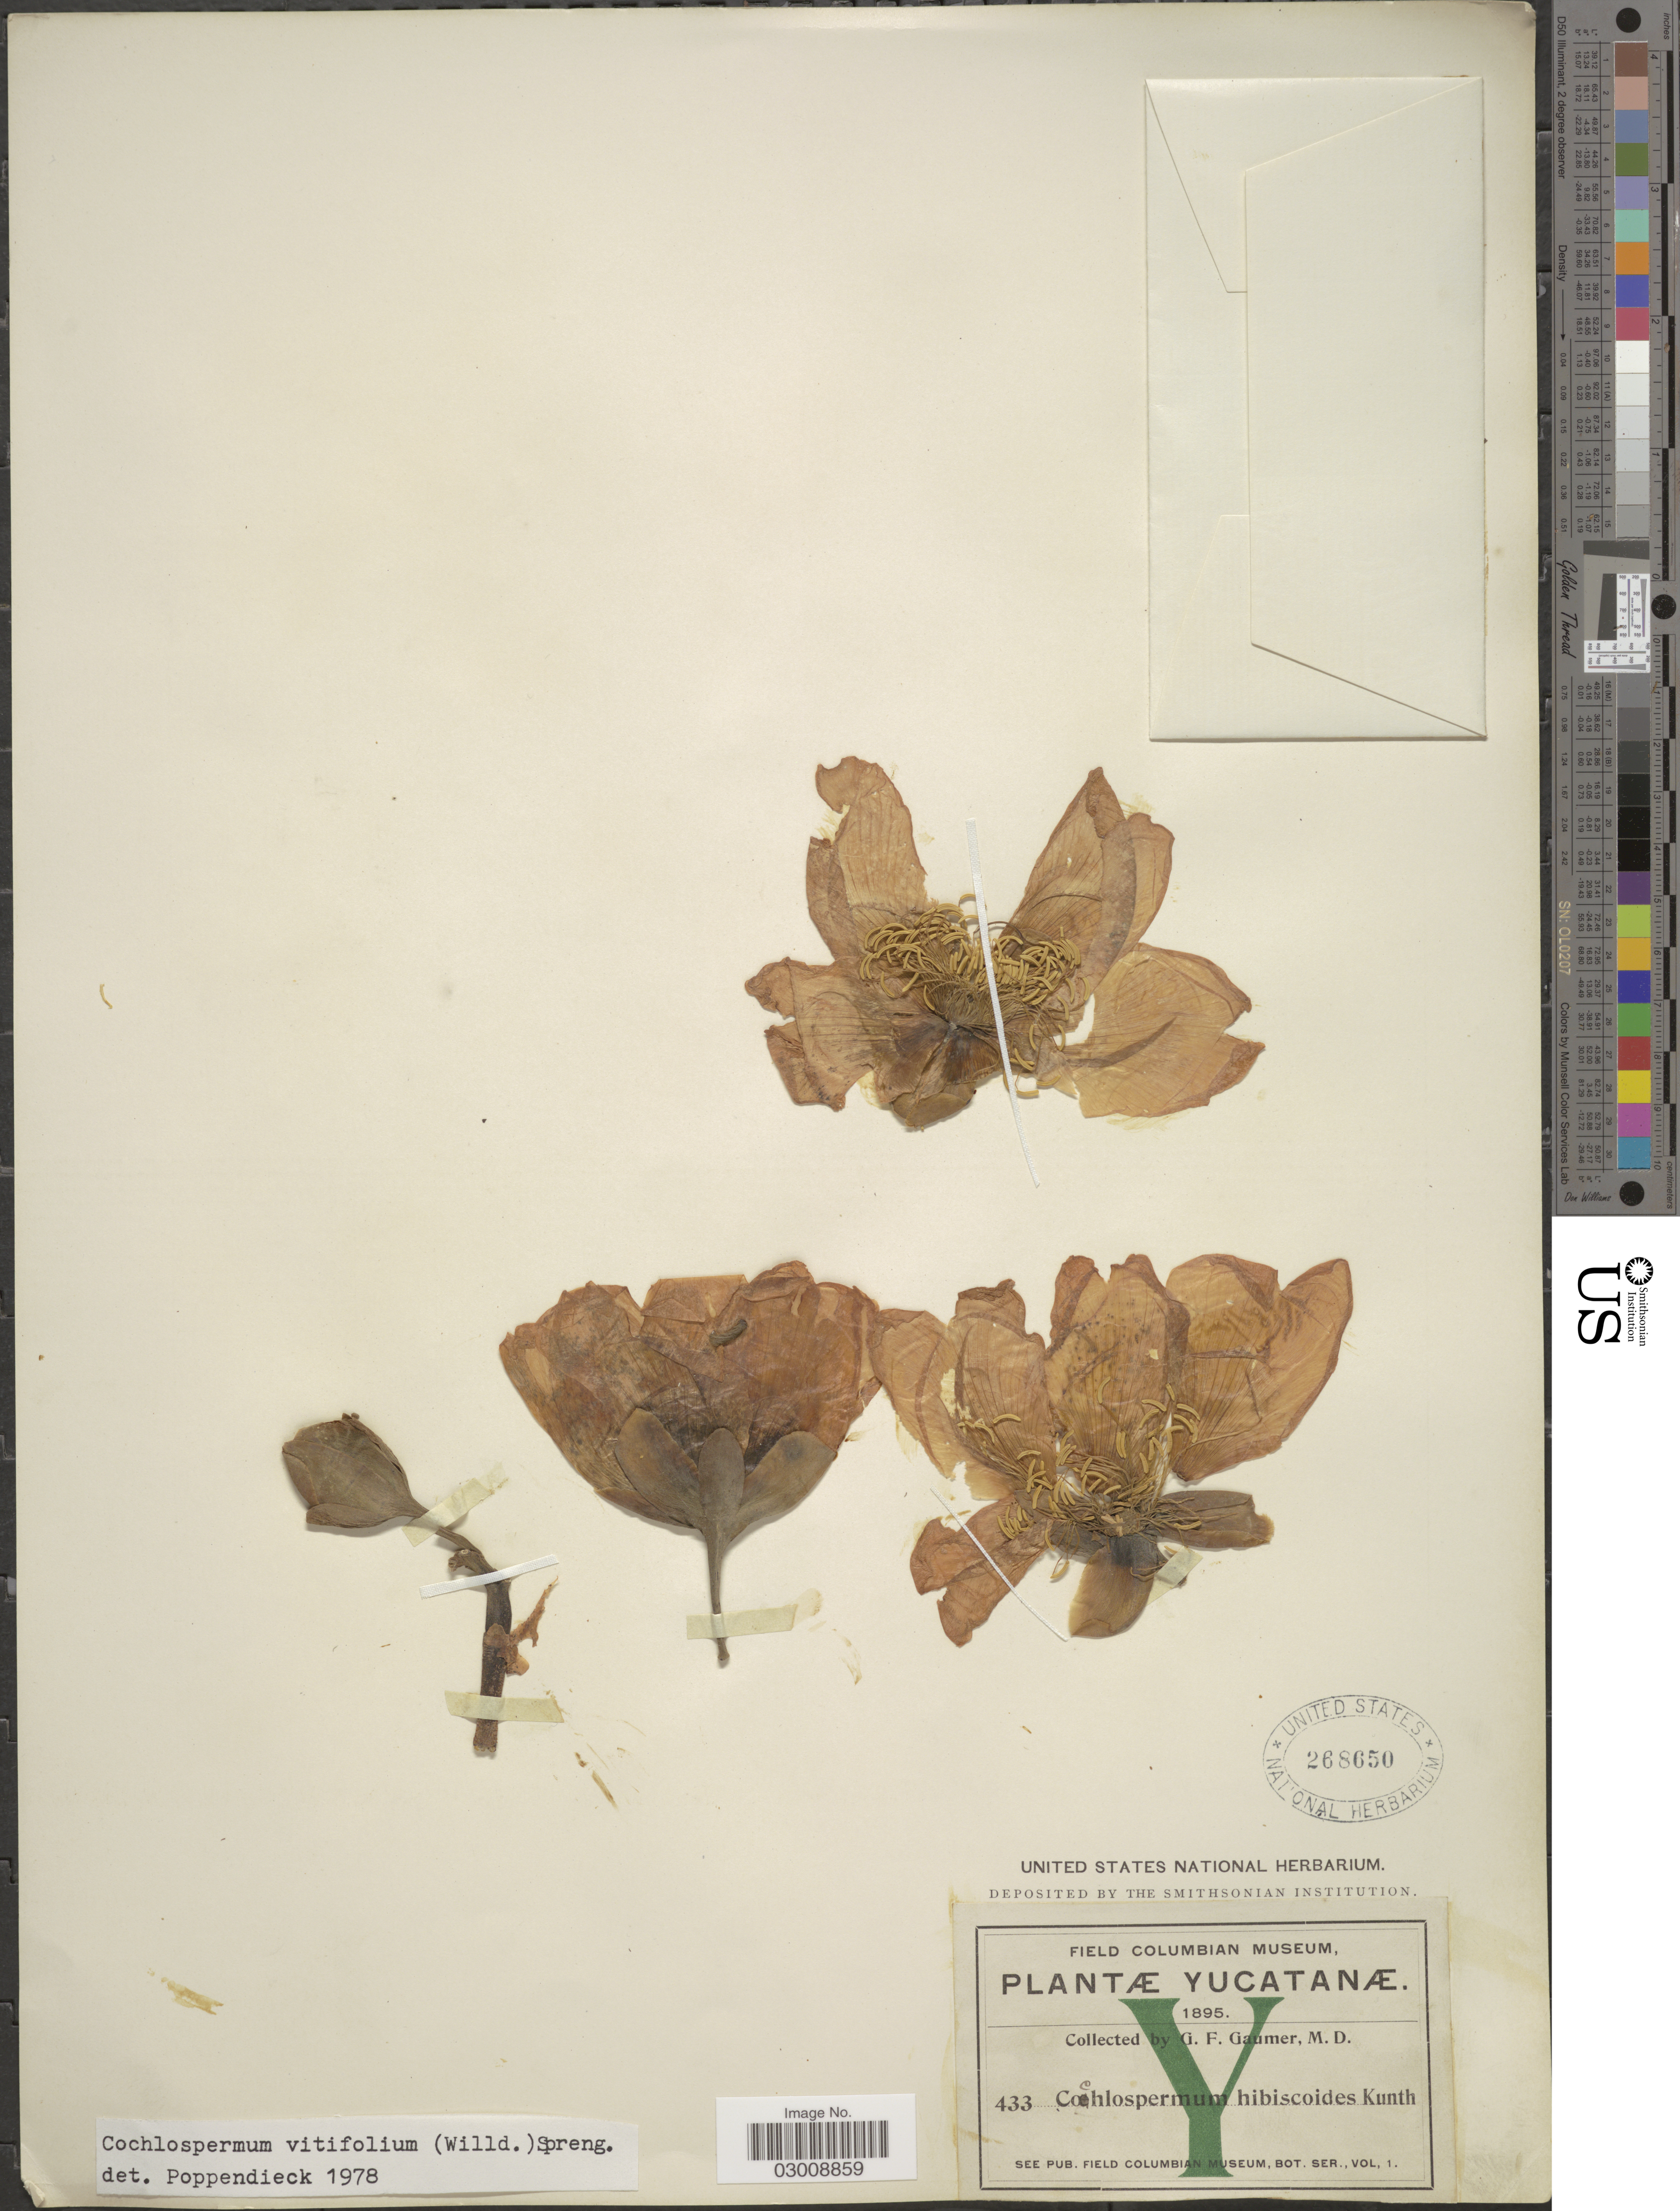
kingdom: Plantae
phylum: Tracheophyta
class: Magnoliopsida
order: Malvales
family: Cochlospermaceae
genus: Cochlospermum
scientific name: Cochlospermum vitifolium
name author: (Willd.) Spreng.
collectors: G. F. Gaumer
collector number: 433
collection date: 1895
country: Mexico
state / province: Yucatán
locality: Yucatanae.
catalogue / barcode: US 268650